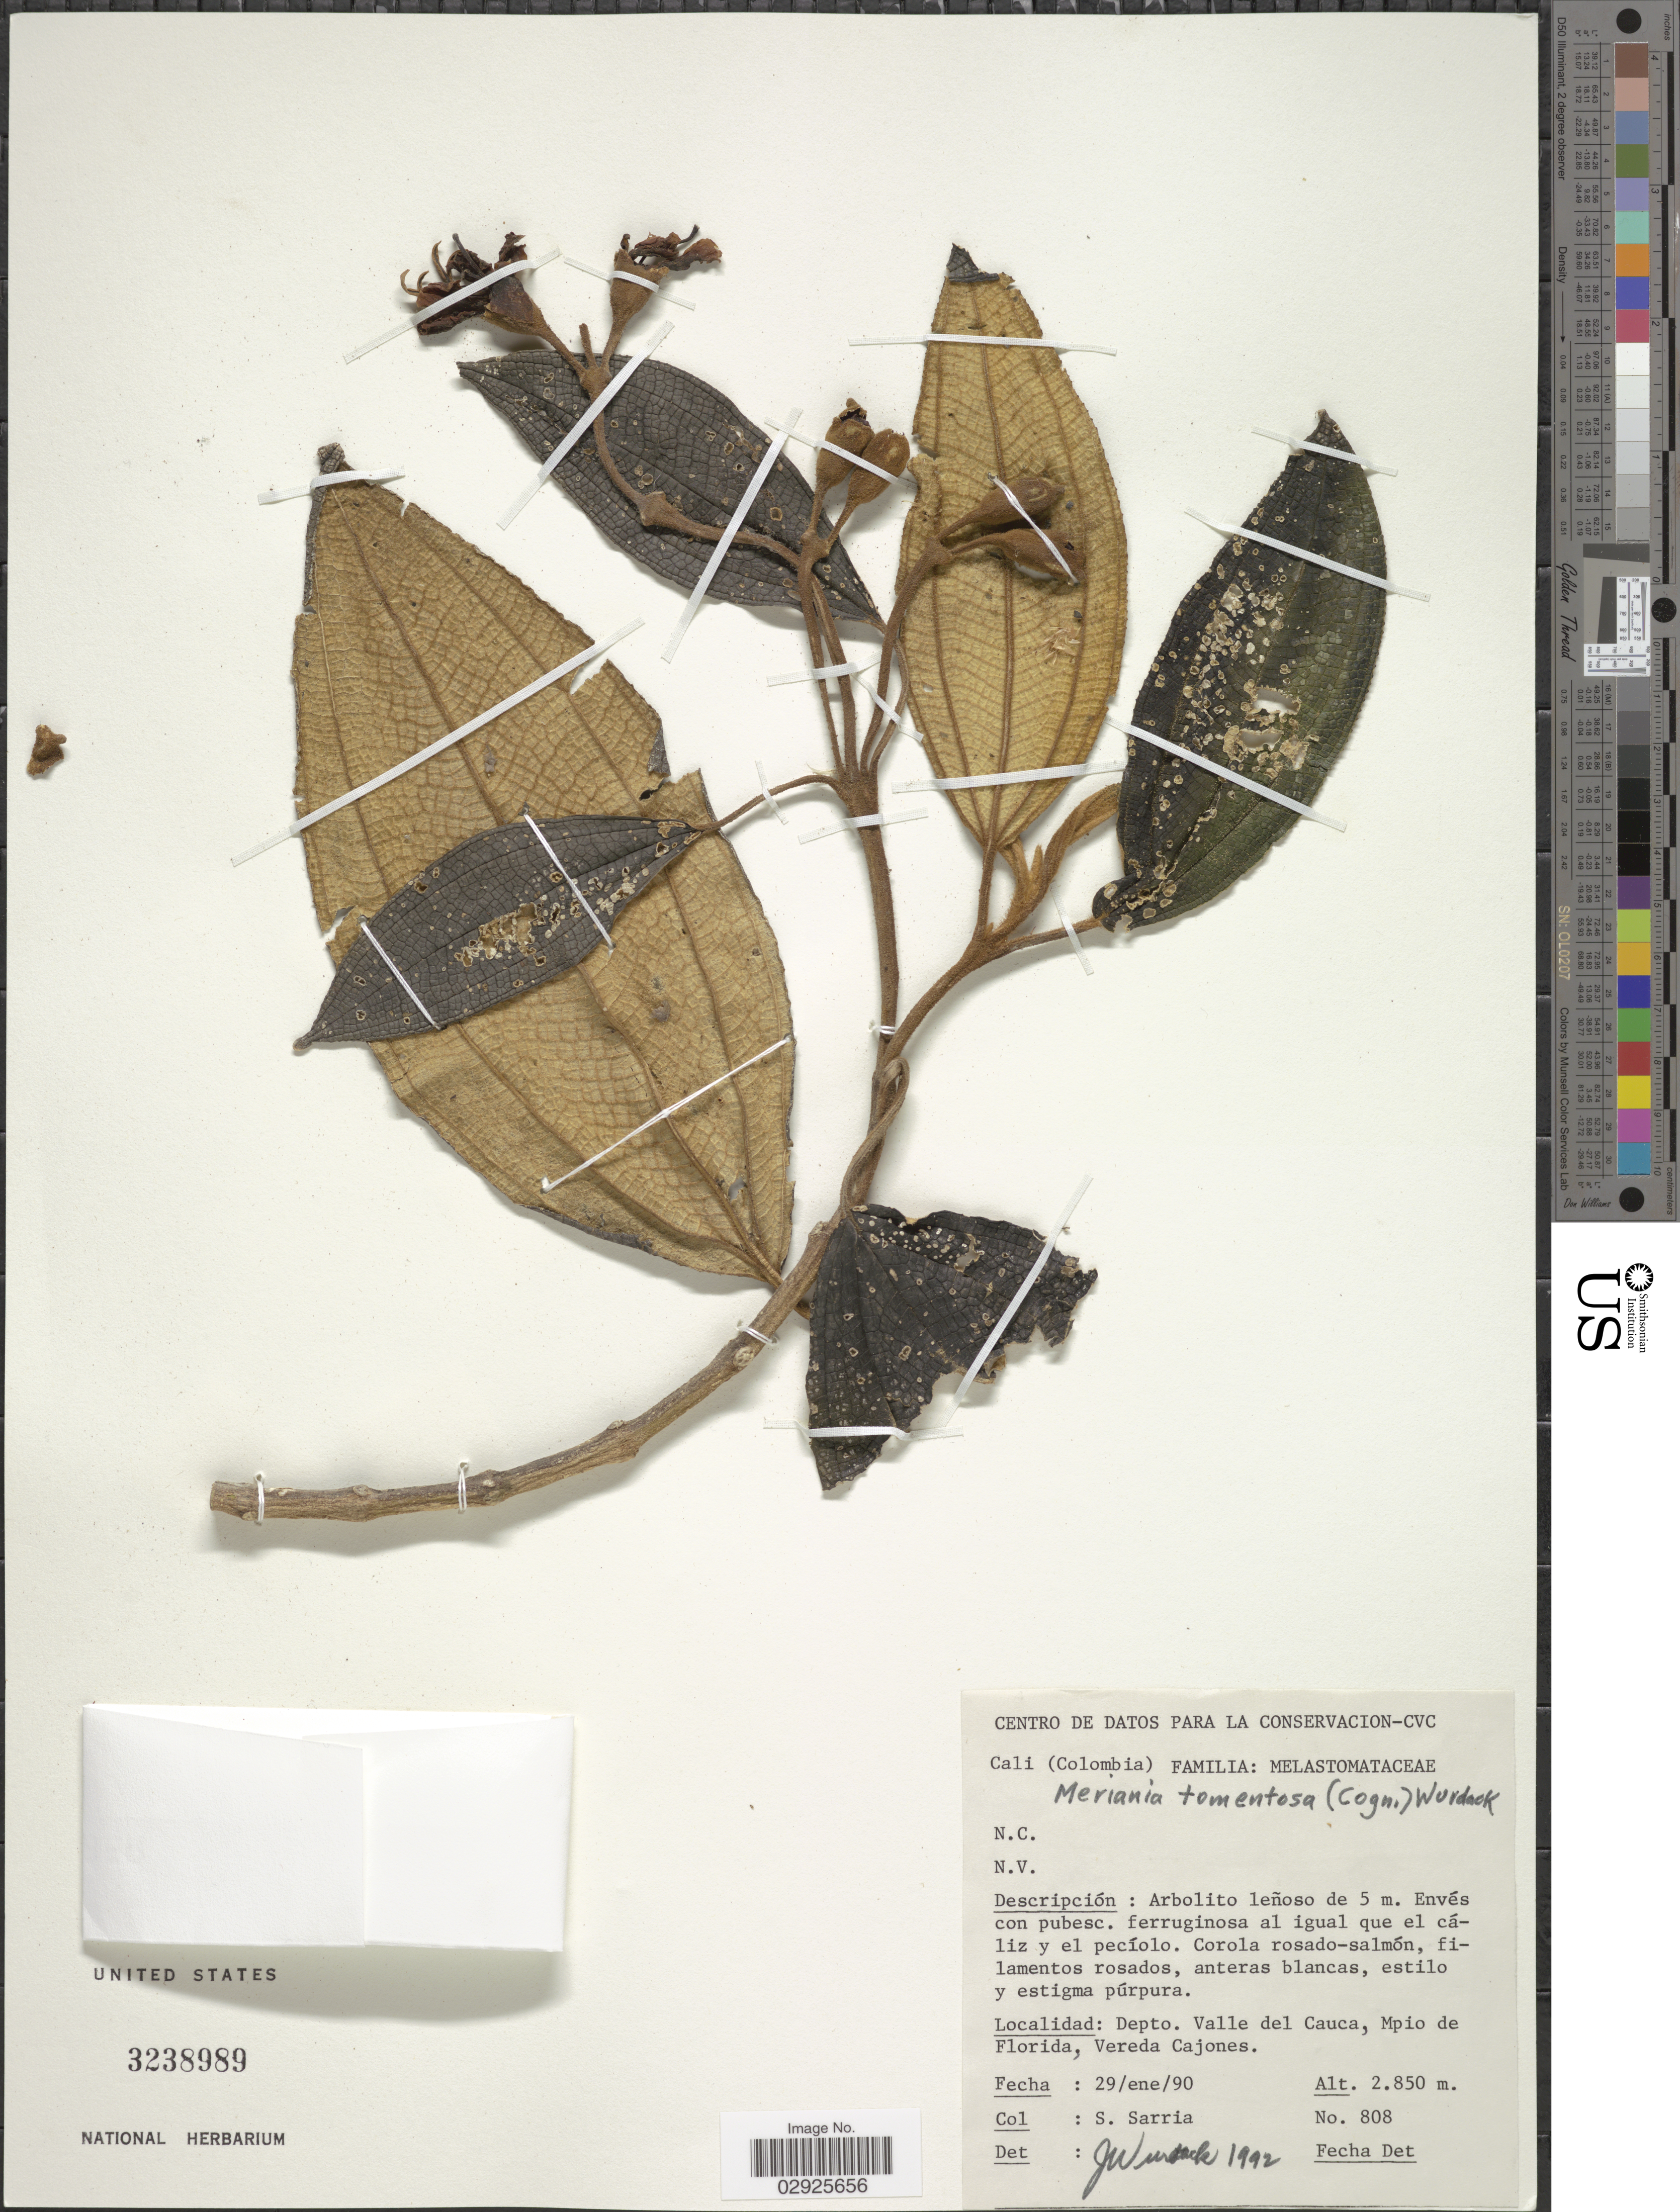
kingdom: Plantae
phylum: Tracheophyta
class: Magnoliopsida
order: Myrtales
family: Melastomataceae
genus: Meriania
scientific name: Meriania tomentosa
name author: (Cogn.) Wurdack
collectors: S. Sarria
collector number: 808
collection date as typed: Transcribed d/m/y: 29/1/90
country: Colombia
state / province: Valle del Cauca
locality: Depto. Valle del Cauca, Mpio de Florida, Vereda Cajones.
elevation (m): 2850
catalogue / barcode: US 3238989